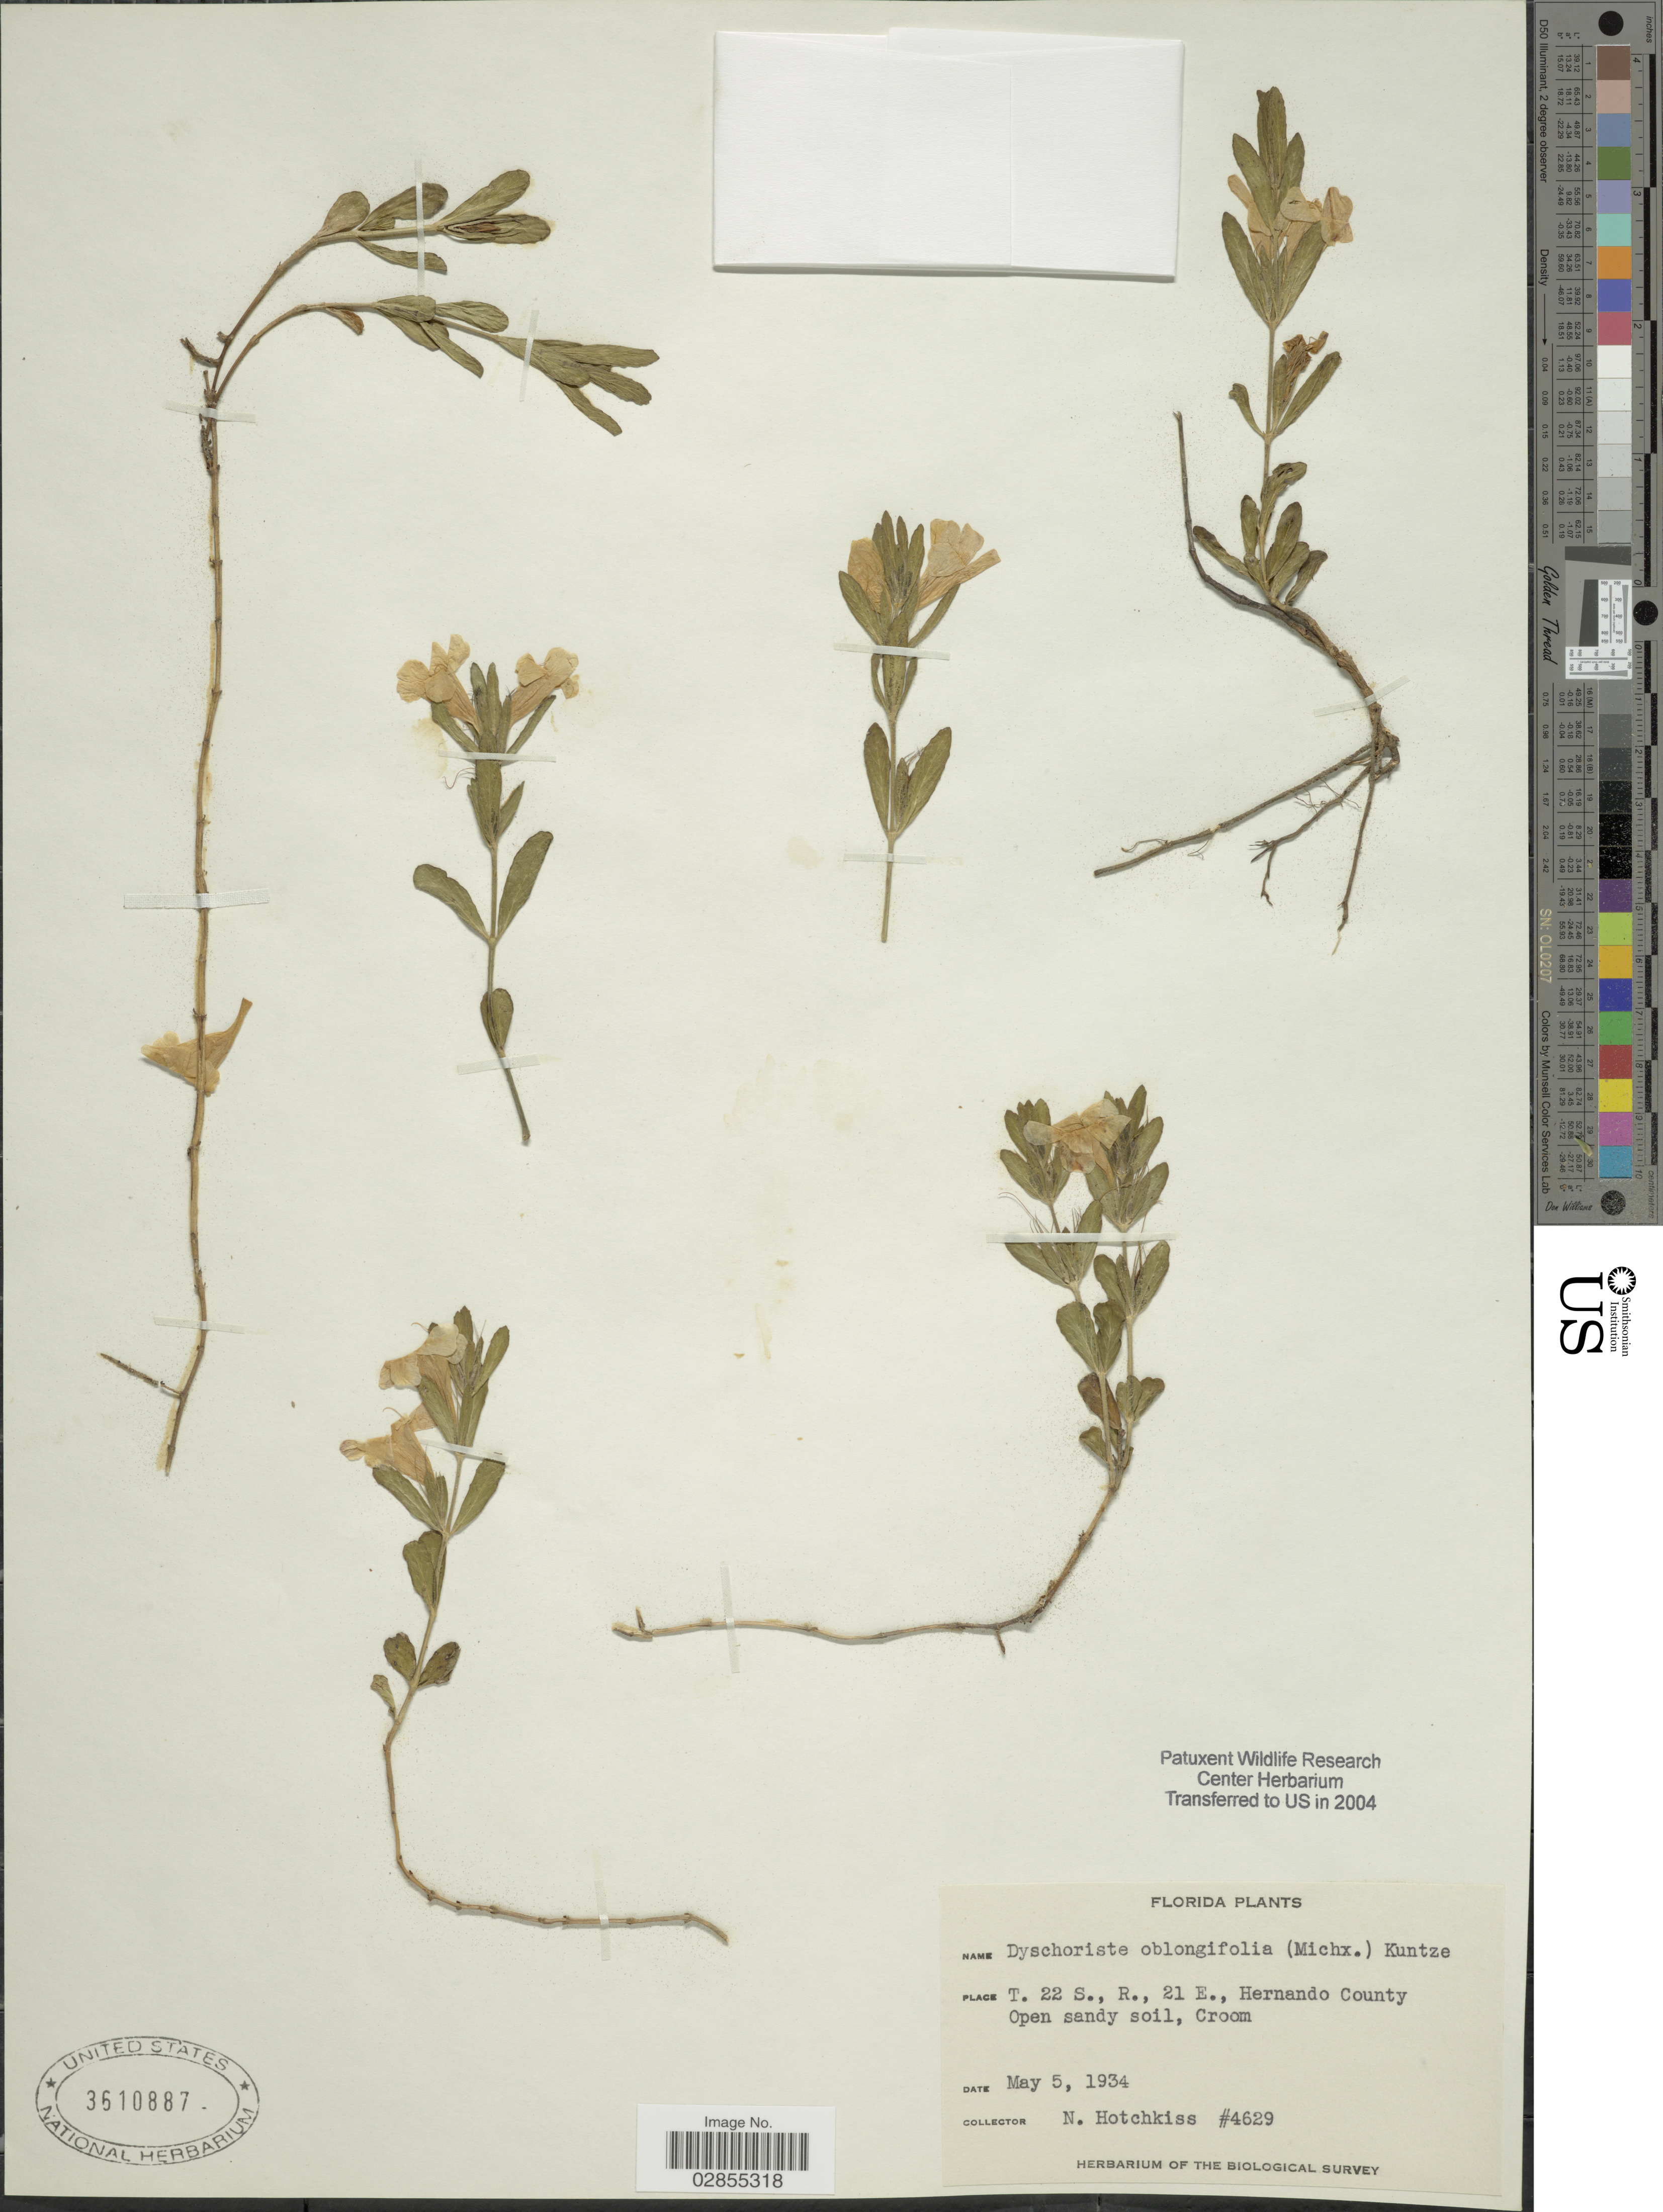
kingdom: Plantae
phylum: Tracheophyta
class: Magnoliopsida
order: Lamiales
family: Acanthaceae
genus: Dyschoriste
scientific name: Dyschoriste oblongifolia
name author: (Michx.) Kuntze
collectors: N. Hotchkiss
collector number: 4629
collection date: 1934-05-05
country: United States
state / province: Florida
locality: T. 22 S., R., 21 E., Hernando County.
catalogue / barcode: US 3610887